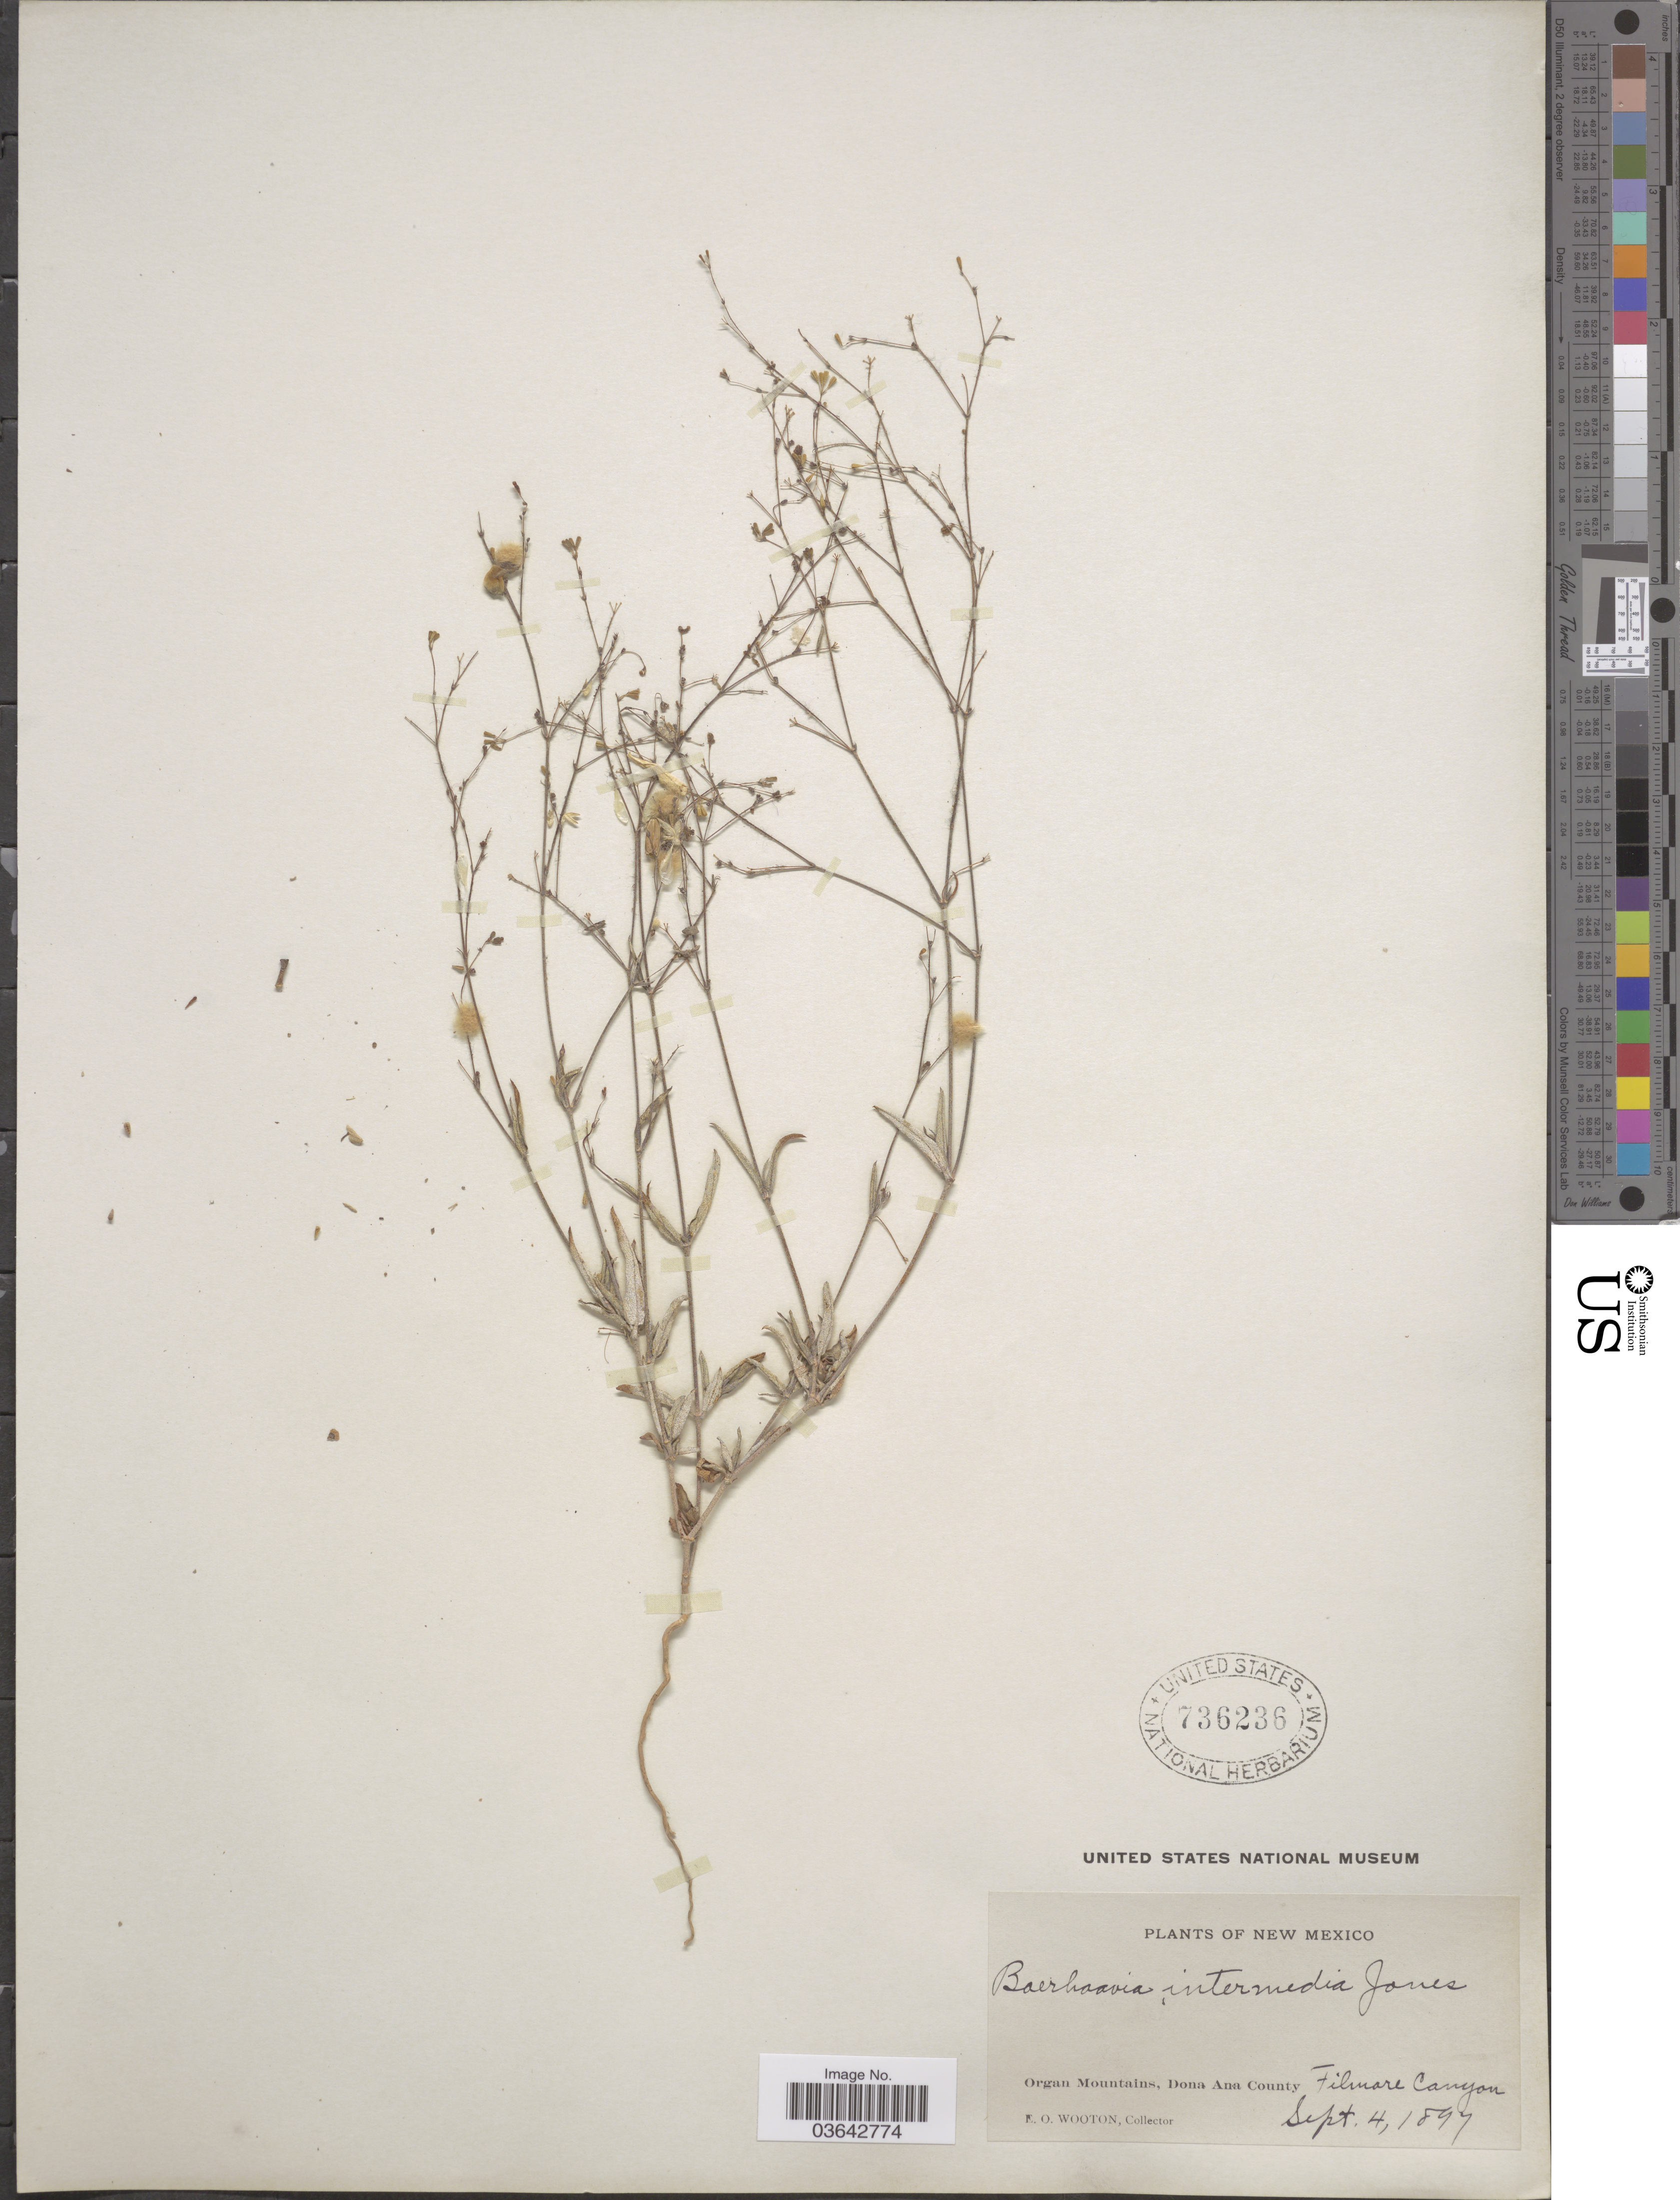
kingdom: Plantae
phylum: Tracheophyta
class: Magnoliopsida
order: Caryophyllales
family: Nyctaginaceae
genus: Boerhavia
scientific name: Boerhavia intermedia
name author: M.E. Jones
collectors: E. O. Wooton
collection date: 1897-09-04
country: United States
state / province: New Mexico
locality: Organ Mountains, Dona Ana County. Filmore Canyon.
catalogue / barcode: US 736236